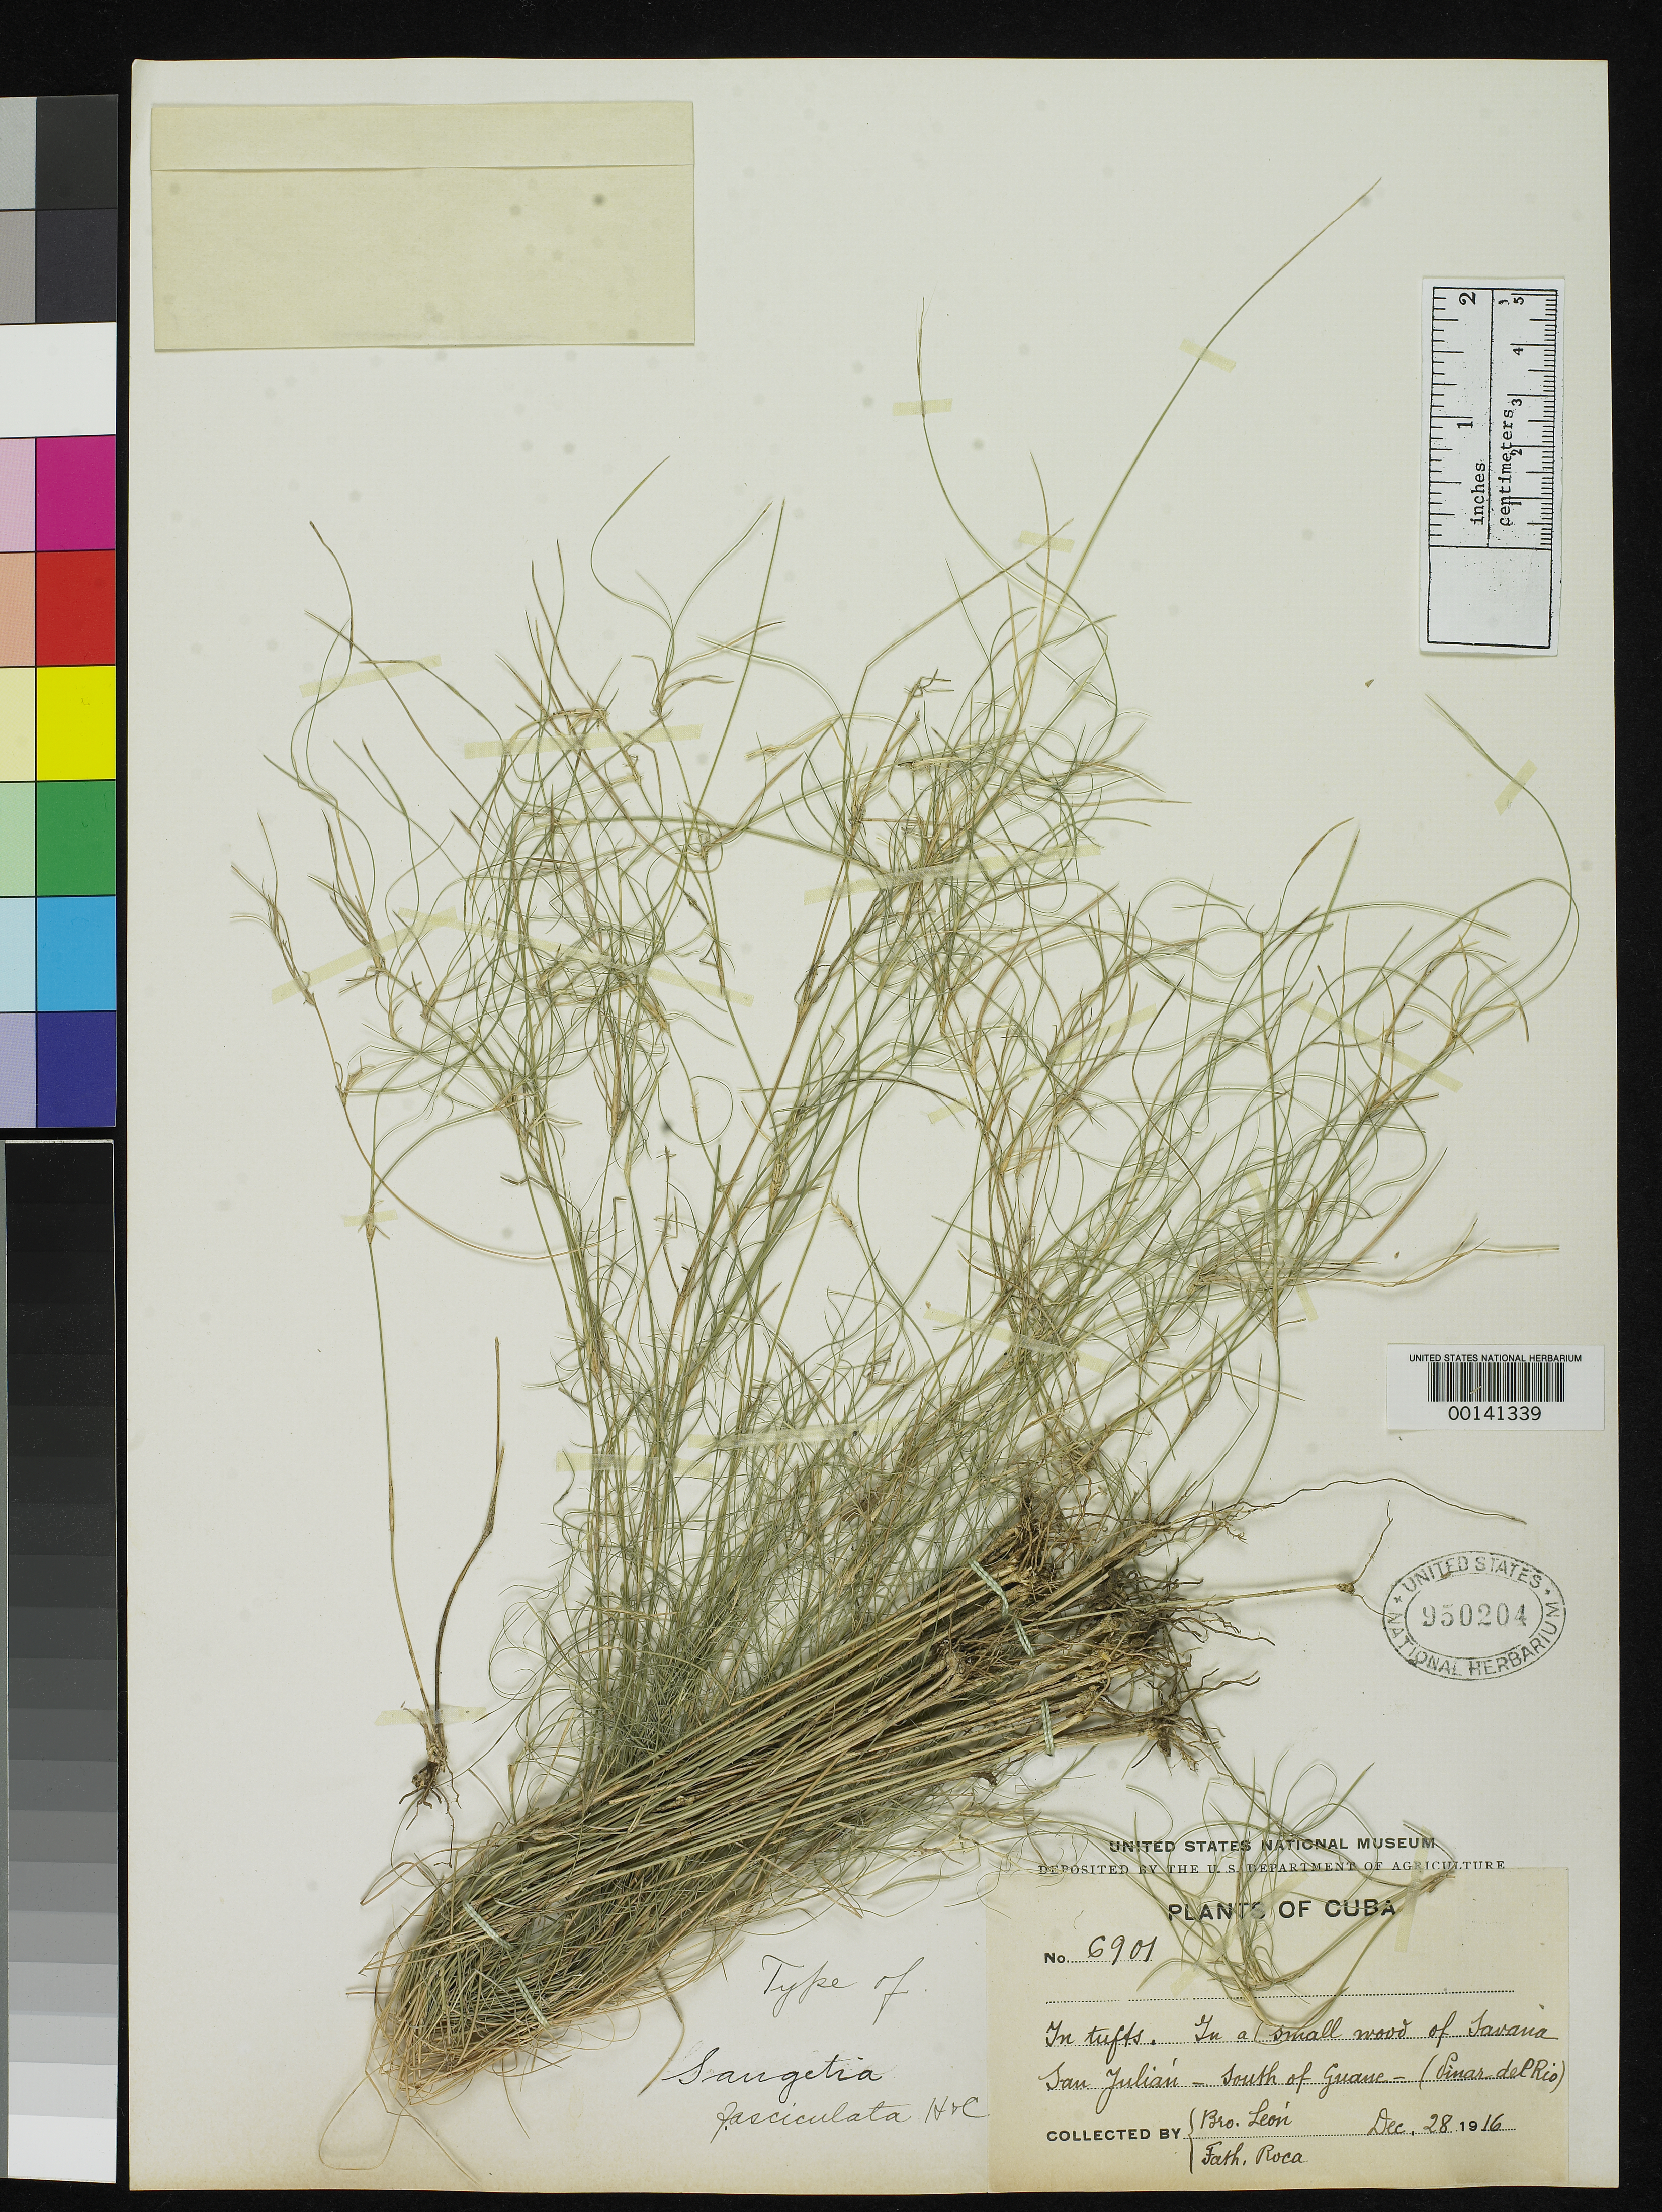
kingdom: Plantae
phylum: Tracheophyta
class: Liliopsida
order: Poales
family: Poaceae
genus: Saugetia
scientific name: Saugetia fasciculata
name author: Hitchc. & Chase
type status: Holotype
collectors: Bro. León & M. Roca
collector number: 6901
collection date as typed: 28 Dec 1916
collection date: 1916-12-28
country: Cuba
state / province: Pinar del Río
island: Greater Antilles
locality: San Julian, S of Guane.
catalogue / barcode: US 950204